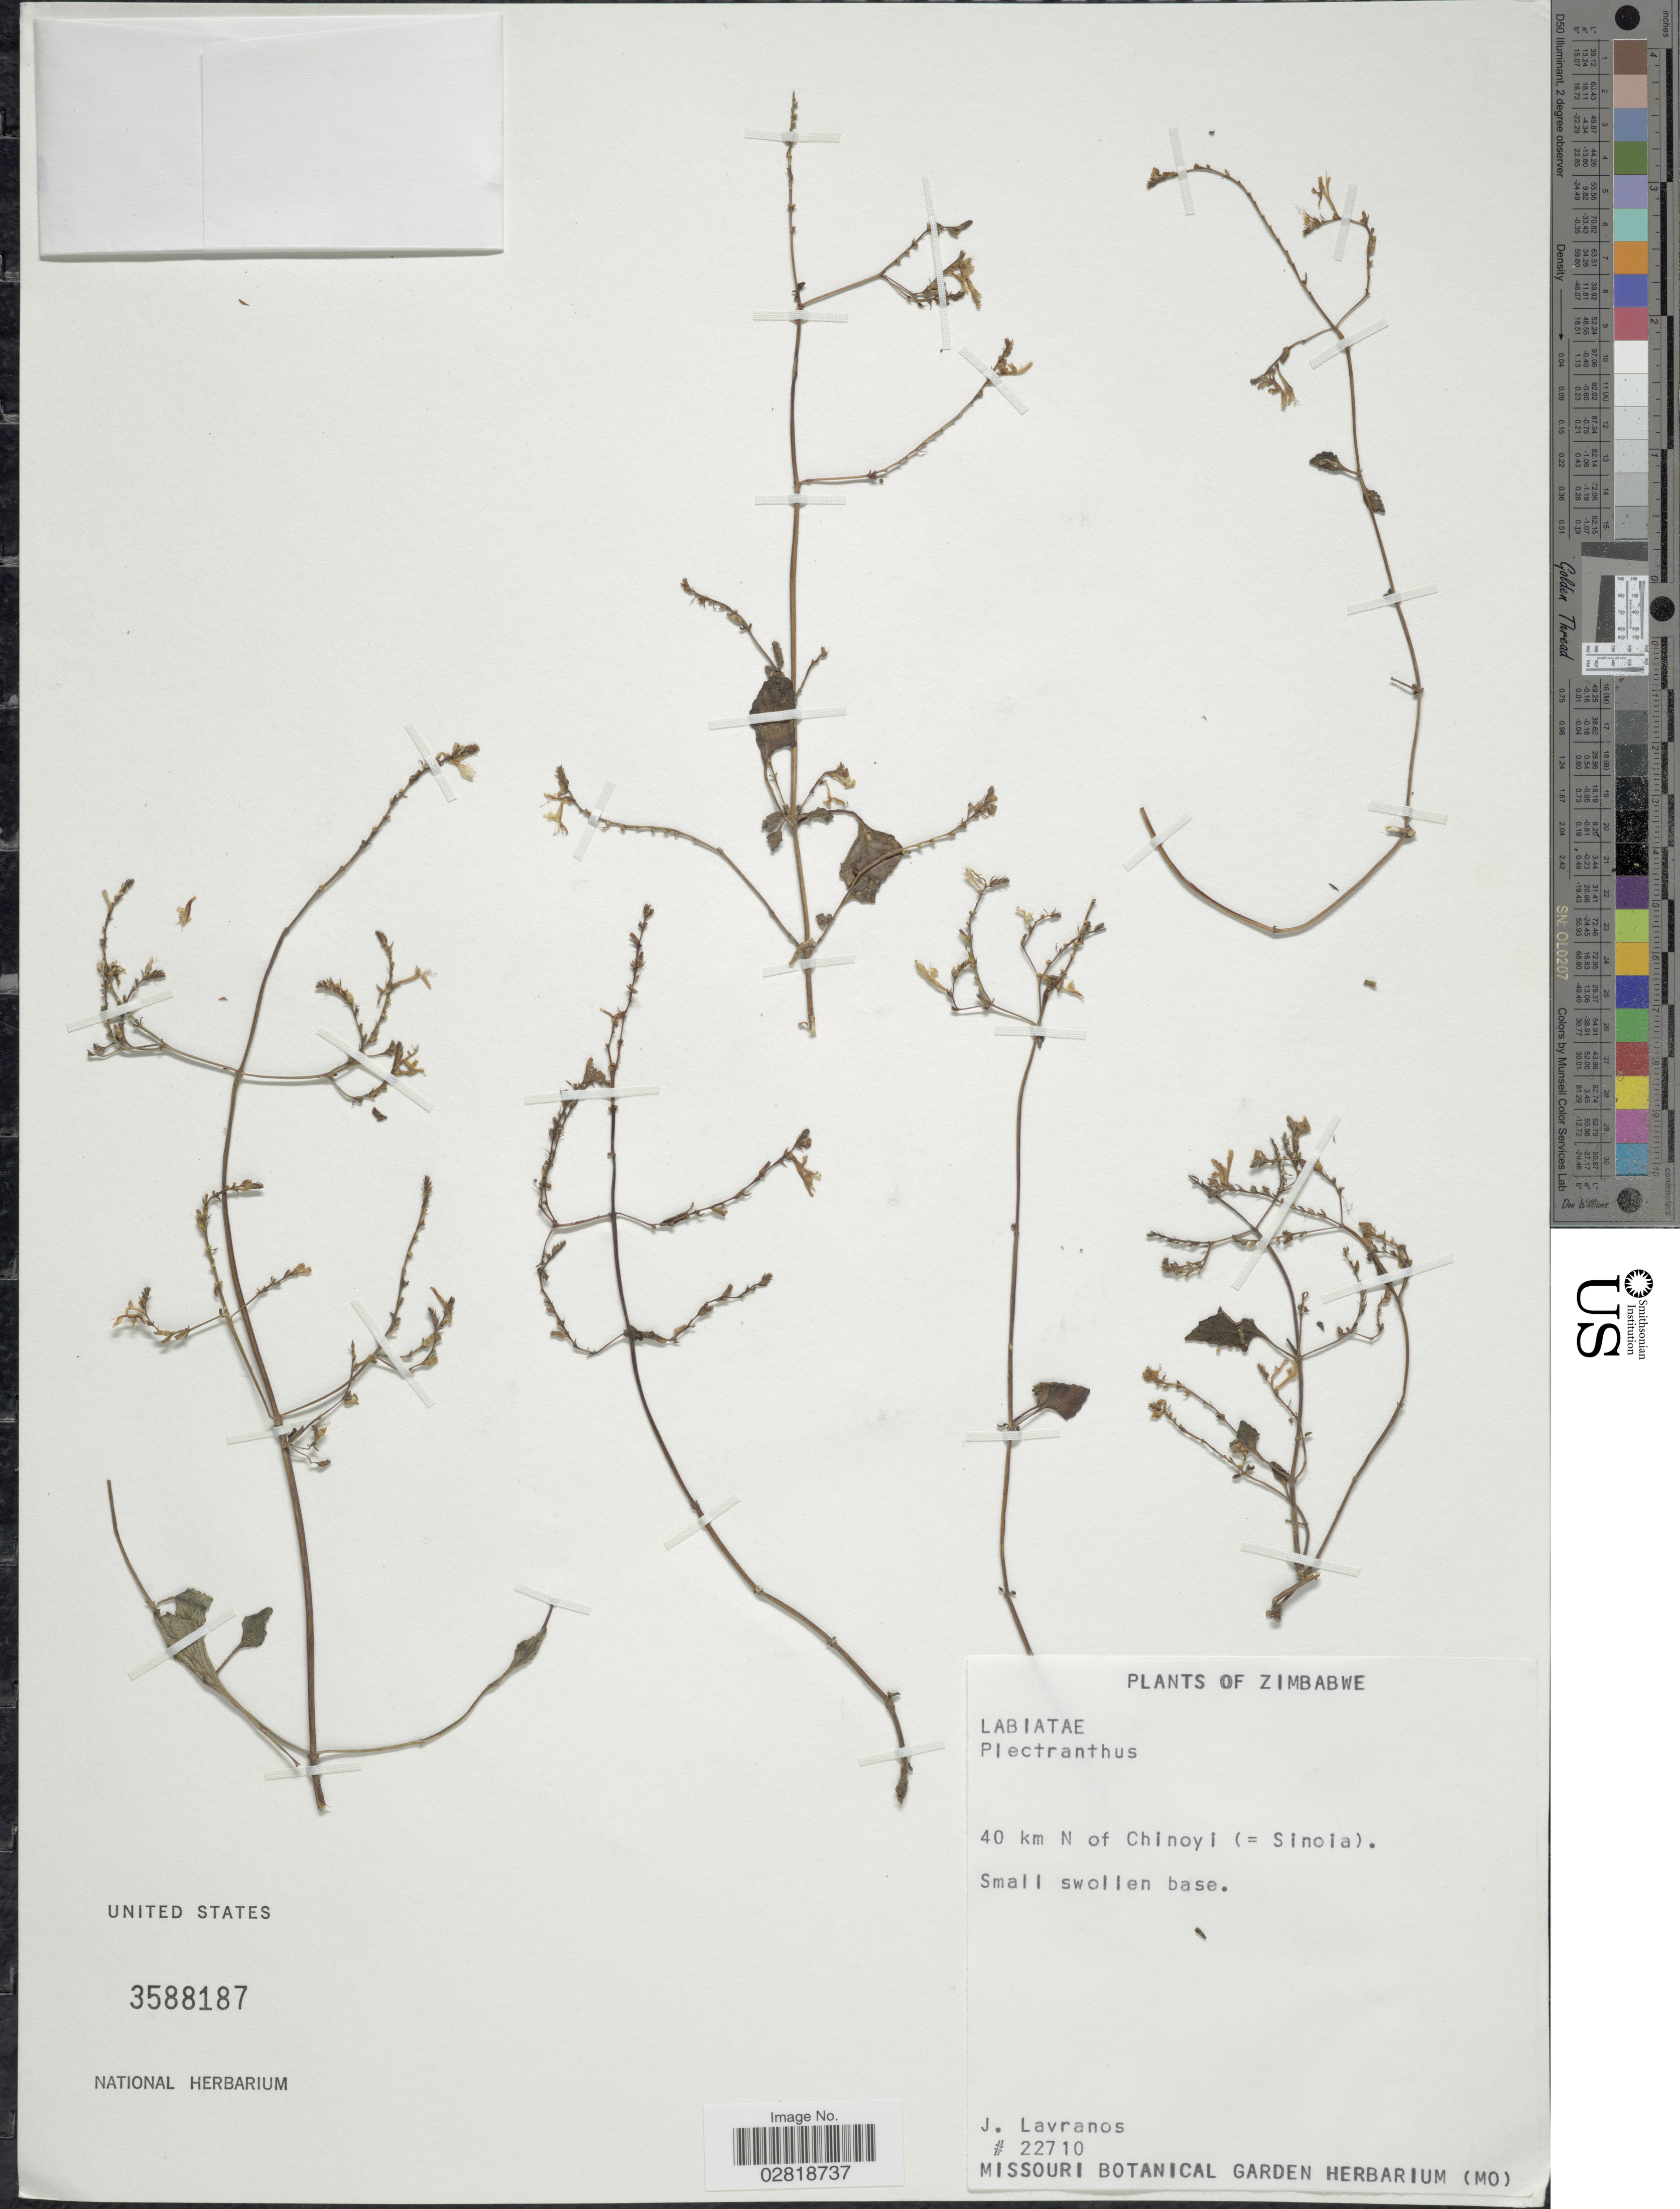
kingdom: Plantae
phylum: Tracheophyta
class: Magnoliopsida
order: Lamiales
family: Lamiaceae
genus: Plectranthus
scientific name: Plectranthus sp.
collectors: J. Lavranos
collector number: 22710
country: Zimbabwe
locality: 40 km N of Chinoyi (=Sinoia).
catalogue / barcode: US 3588187